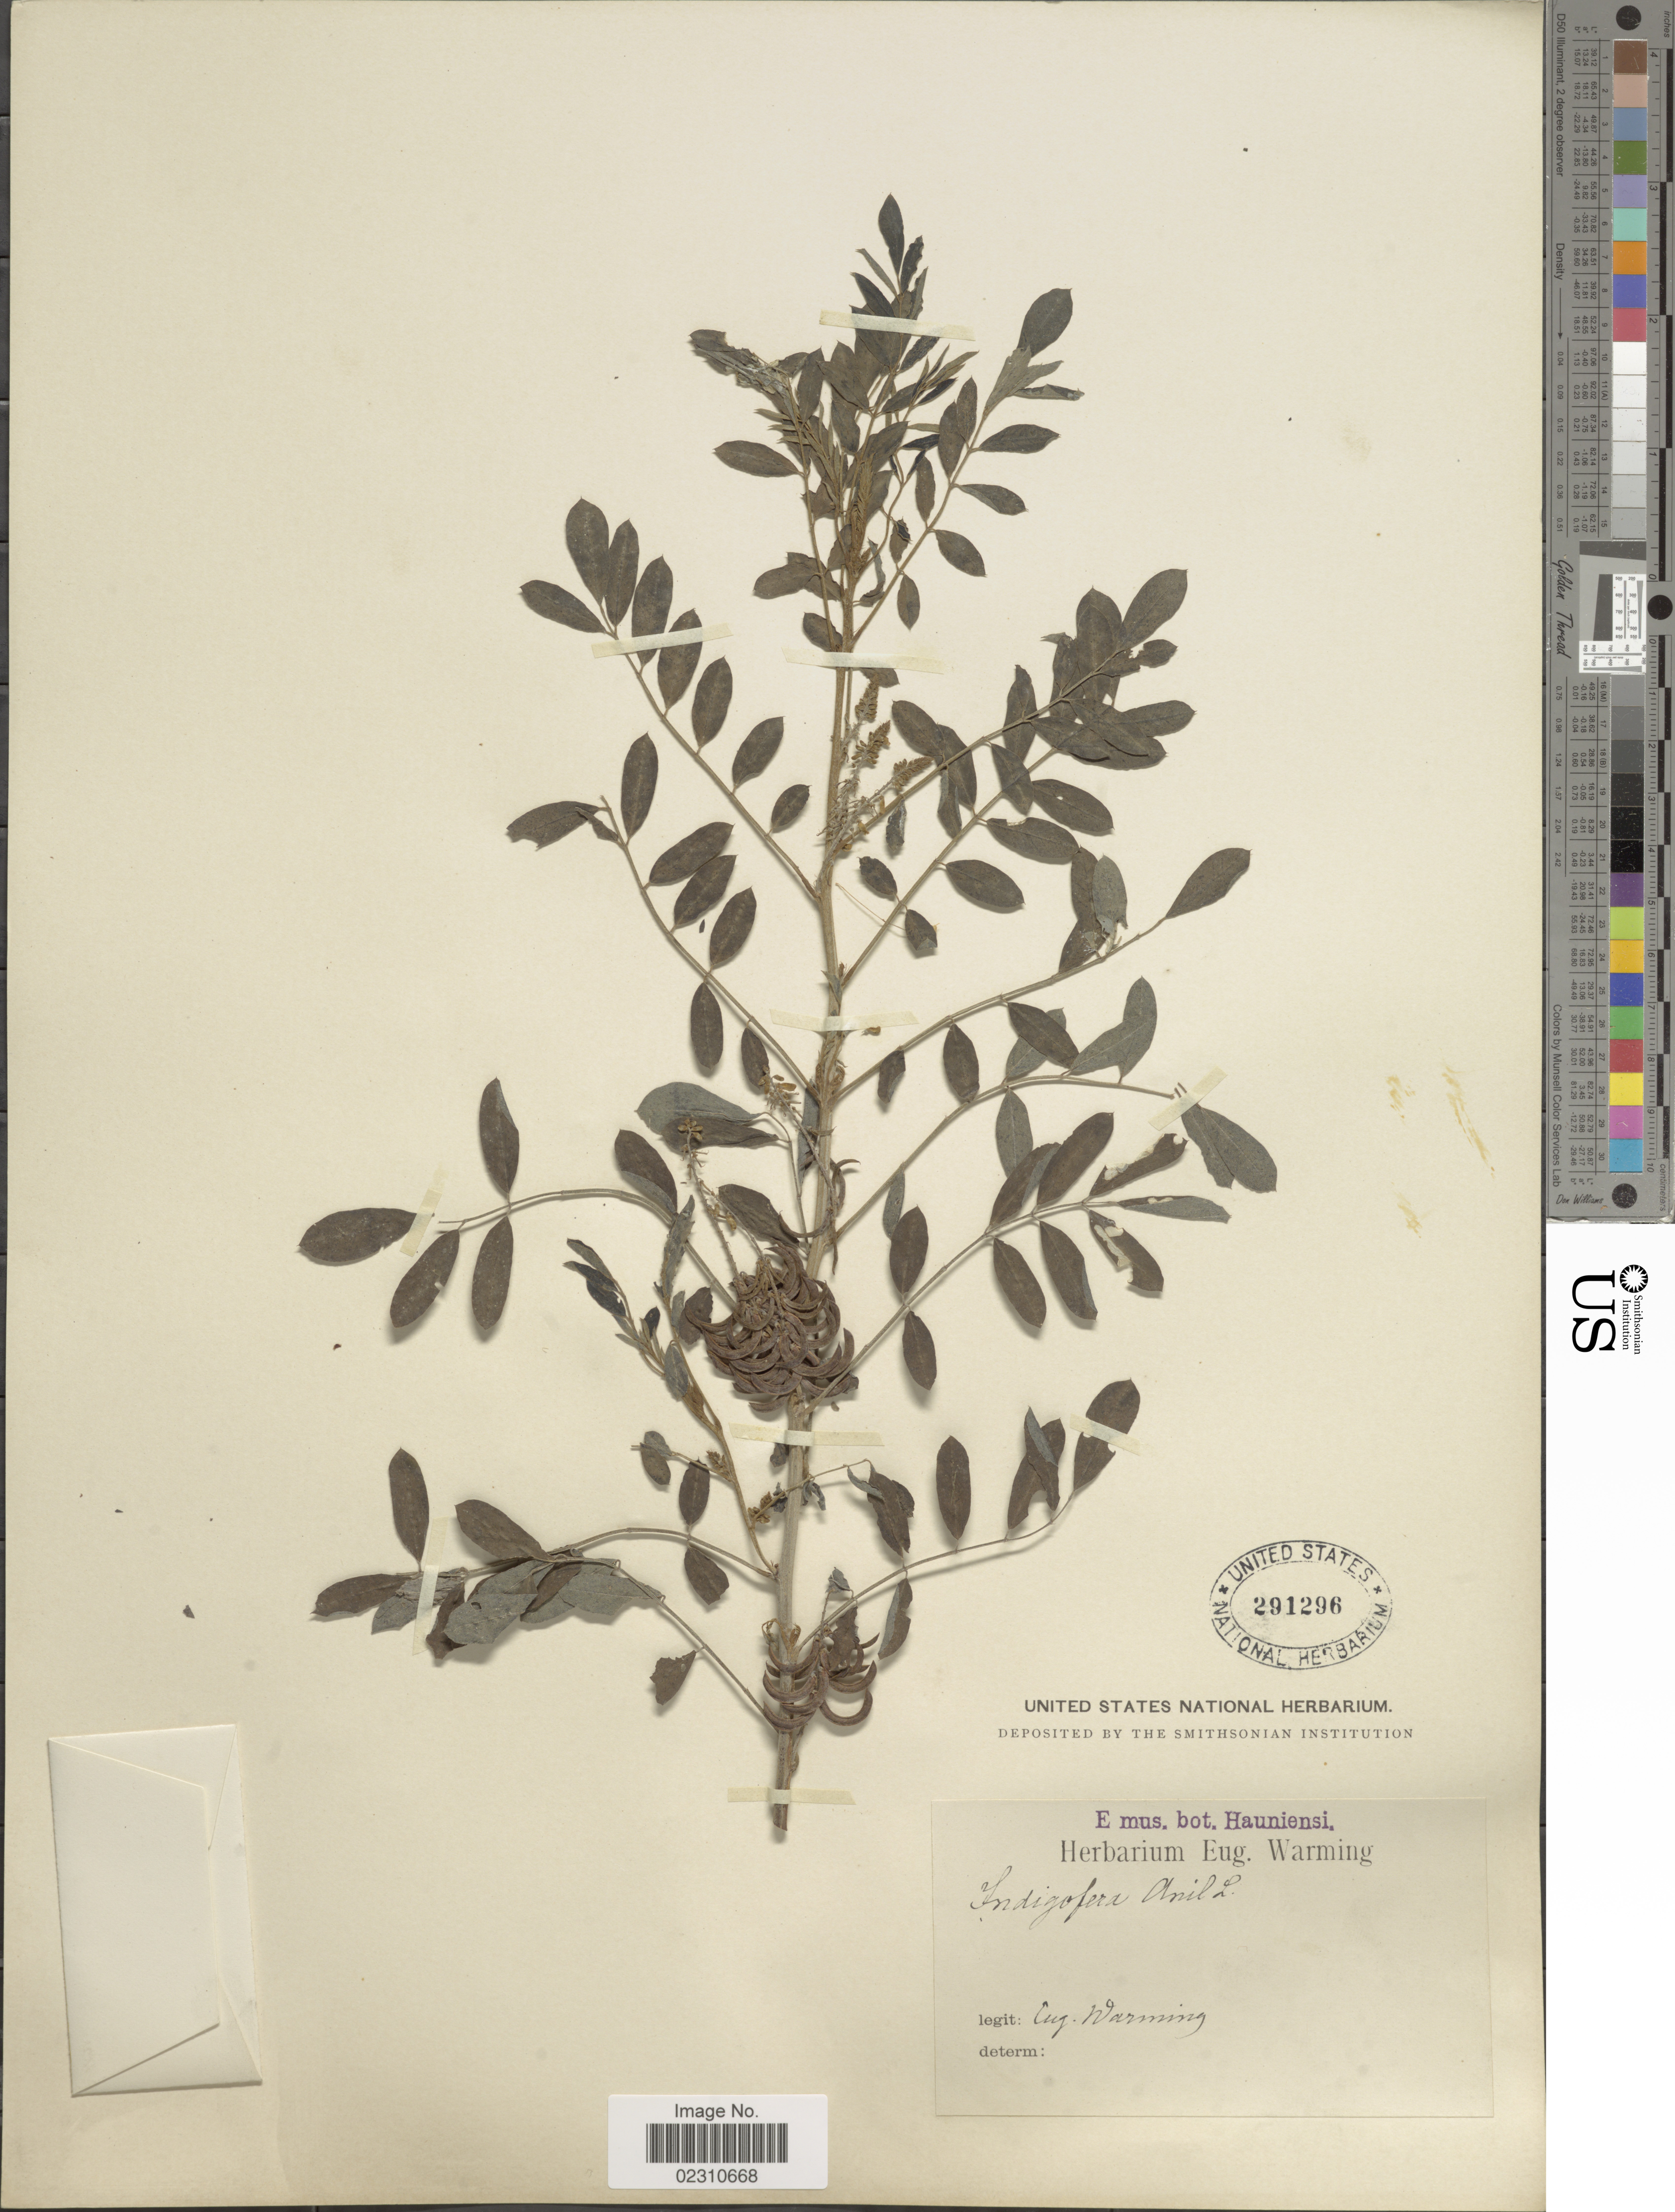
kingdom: Plantae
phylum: Tracheophyta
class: Magnoliopsida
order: Fabales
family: Fabaceae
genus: Indigofera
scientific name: Indigofera suffruticosa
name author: Mill.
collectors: E. Warming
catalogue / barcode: US 291286